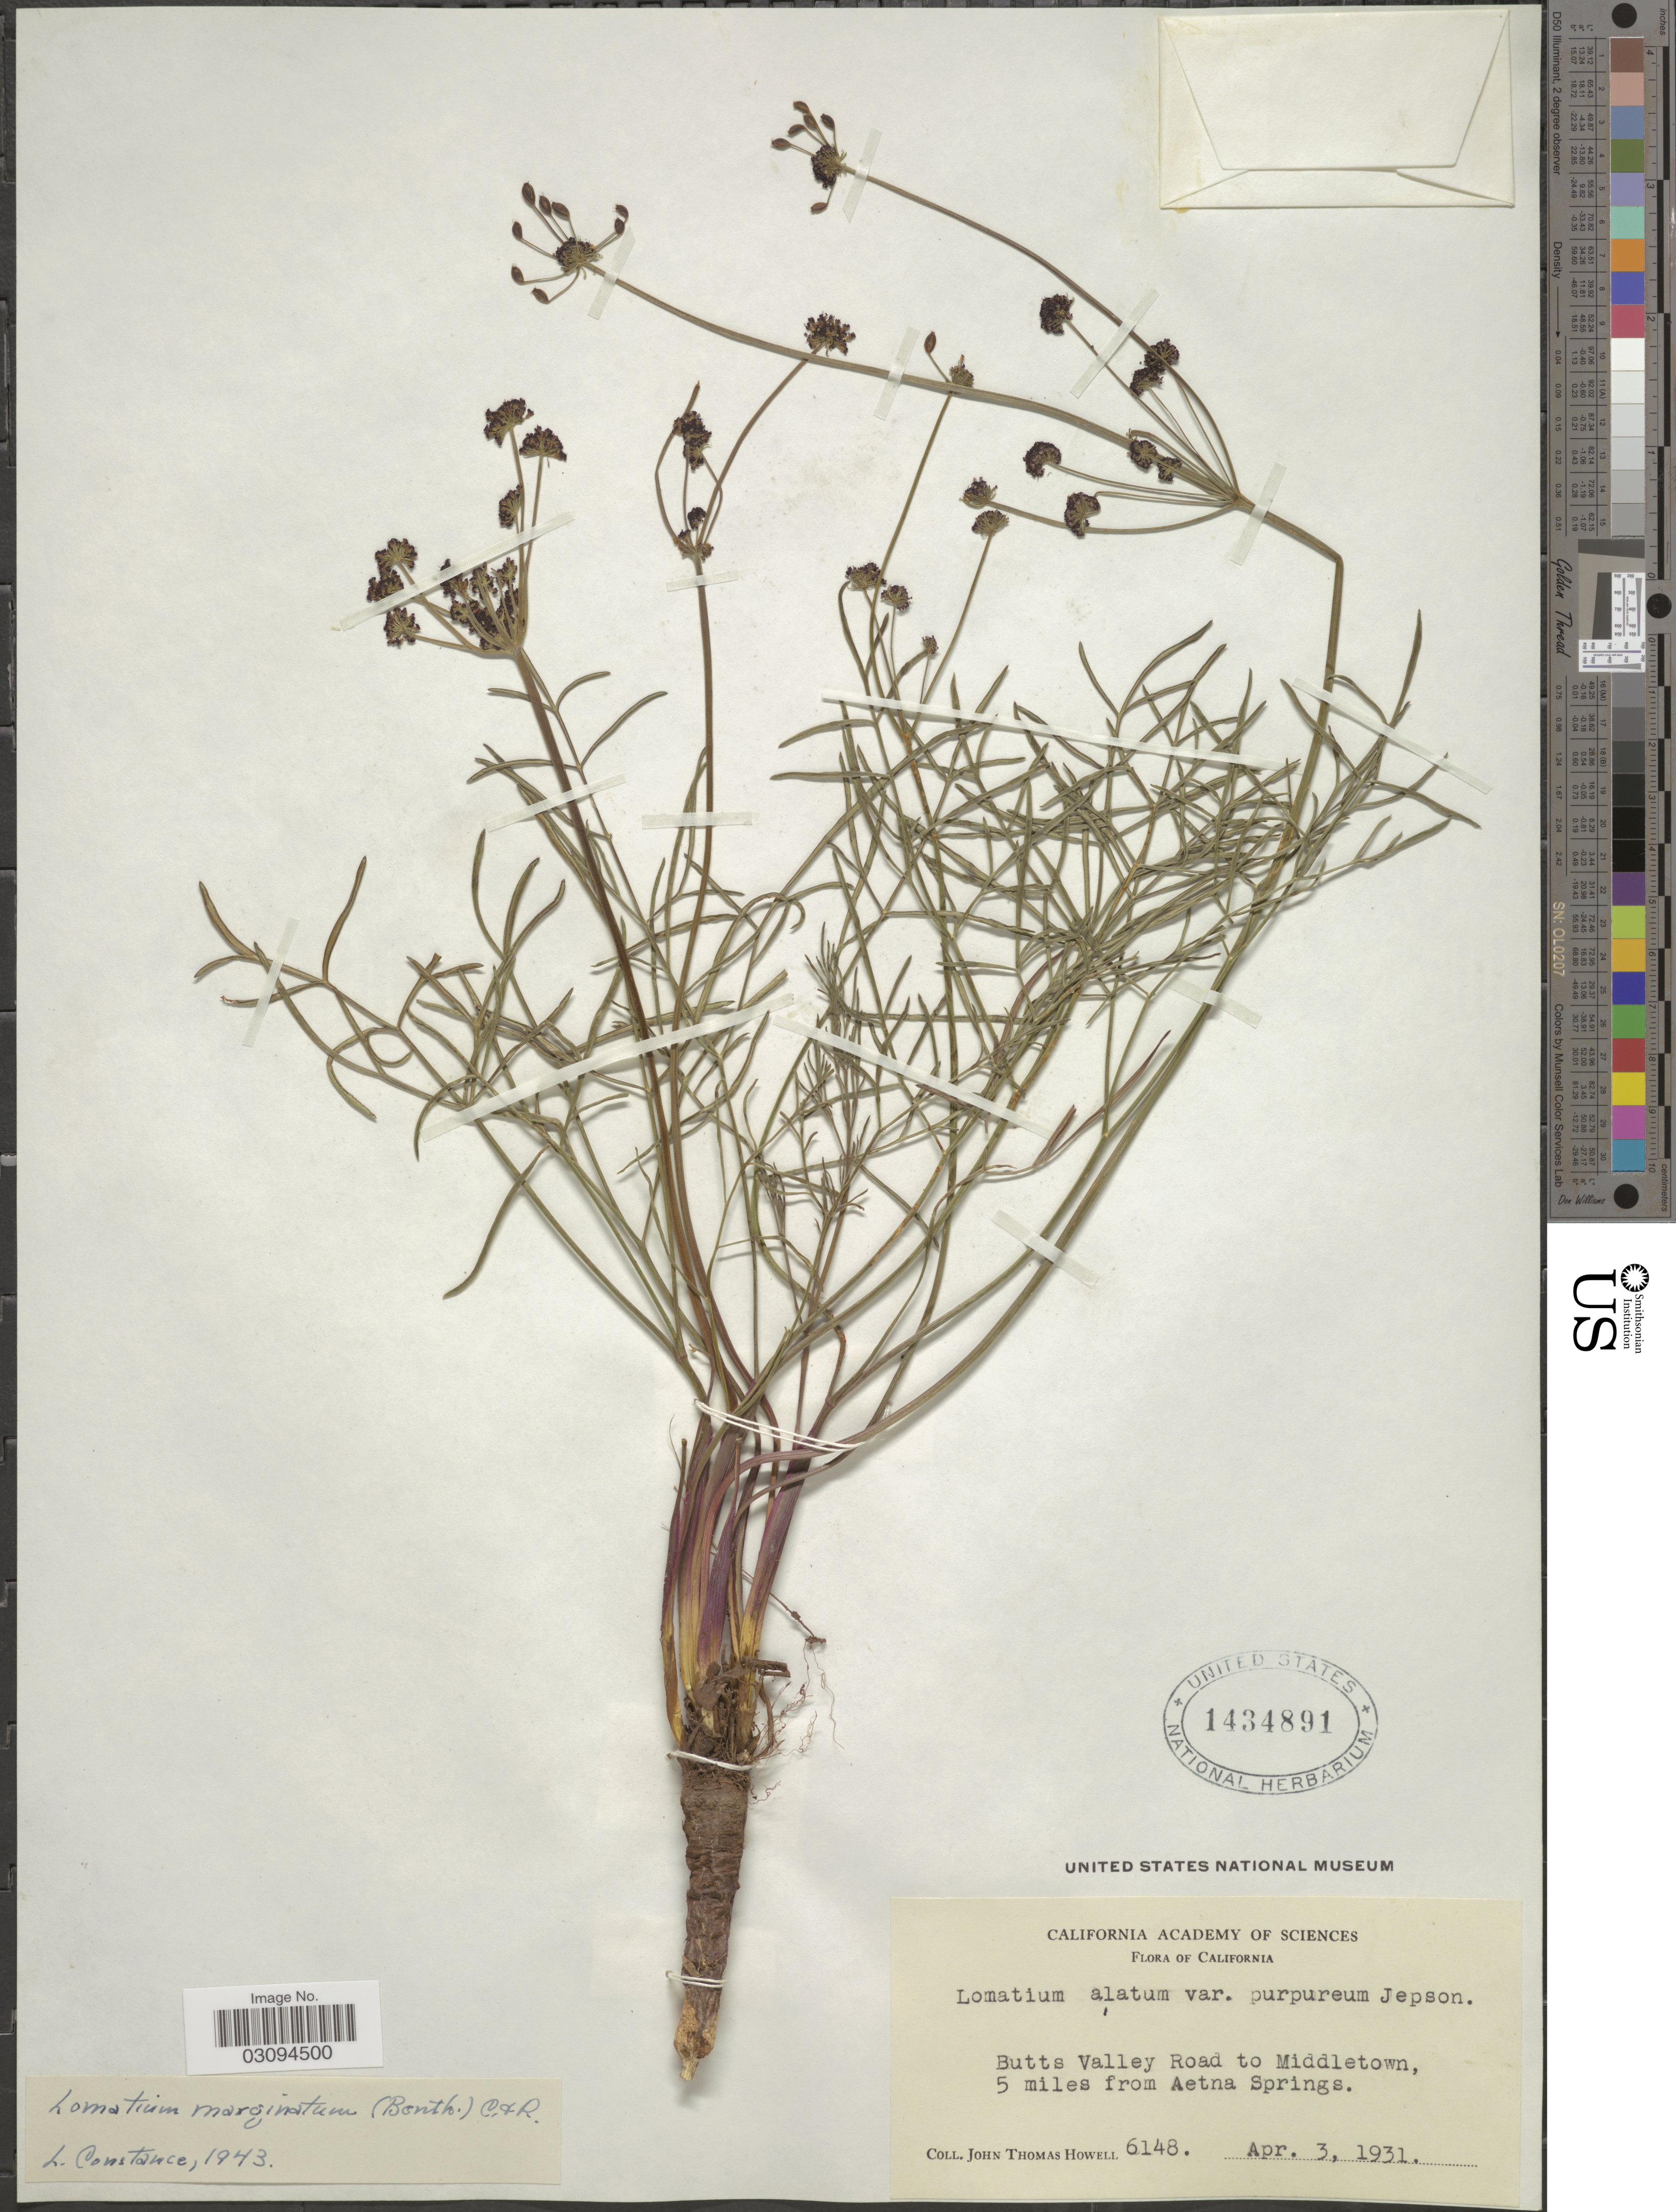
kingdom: Plantae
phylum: Tracheophyta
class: Magnoliopsida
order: Apiales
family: Apiaceae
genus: Lomatium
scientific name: Lomatium marginatum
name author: (Benth.) J.M. Coult. & Rose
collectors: J. T. Howell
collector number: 6148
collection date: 1931-04-03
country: United States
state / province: California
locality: Butts Valley Road to Middletown, 5 miles from Aetna Springs.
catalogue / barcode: US 1434891